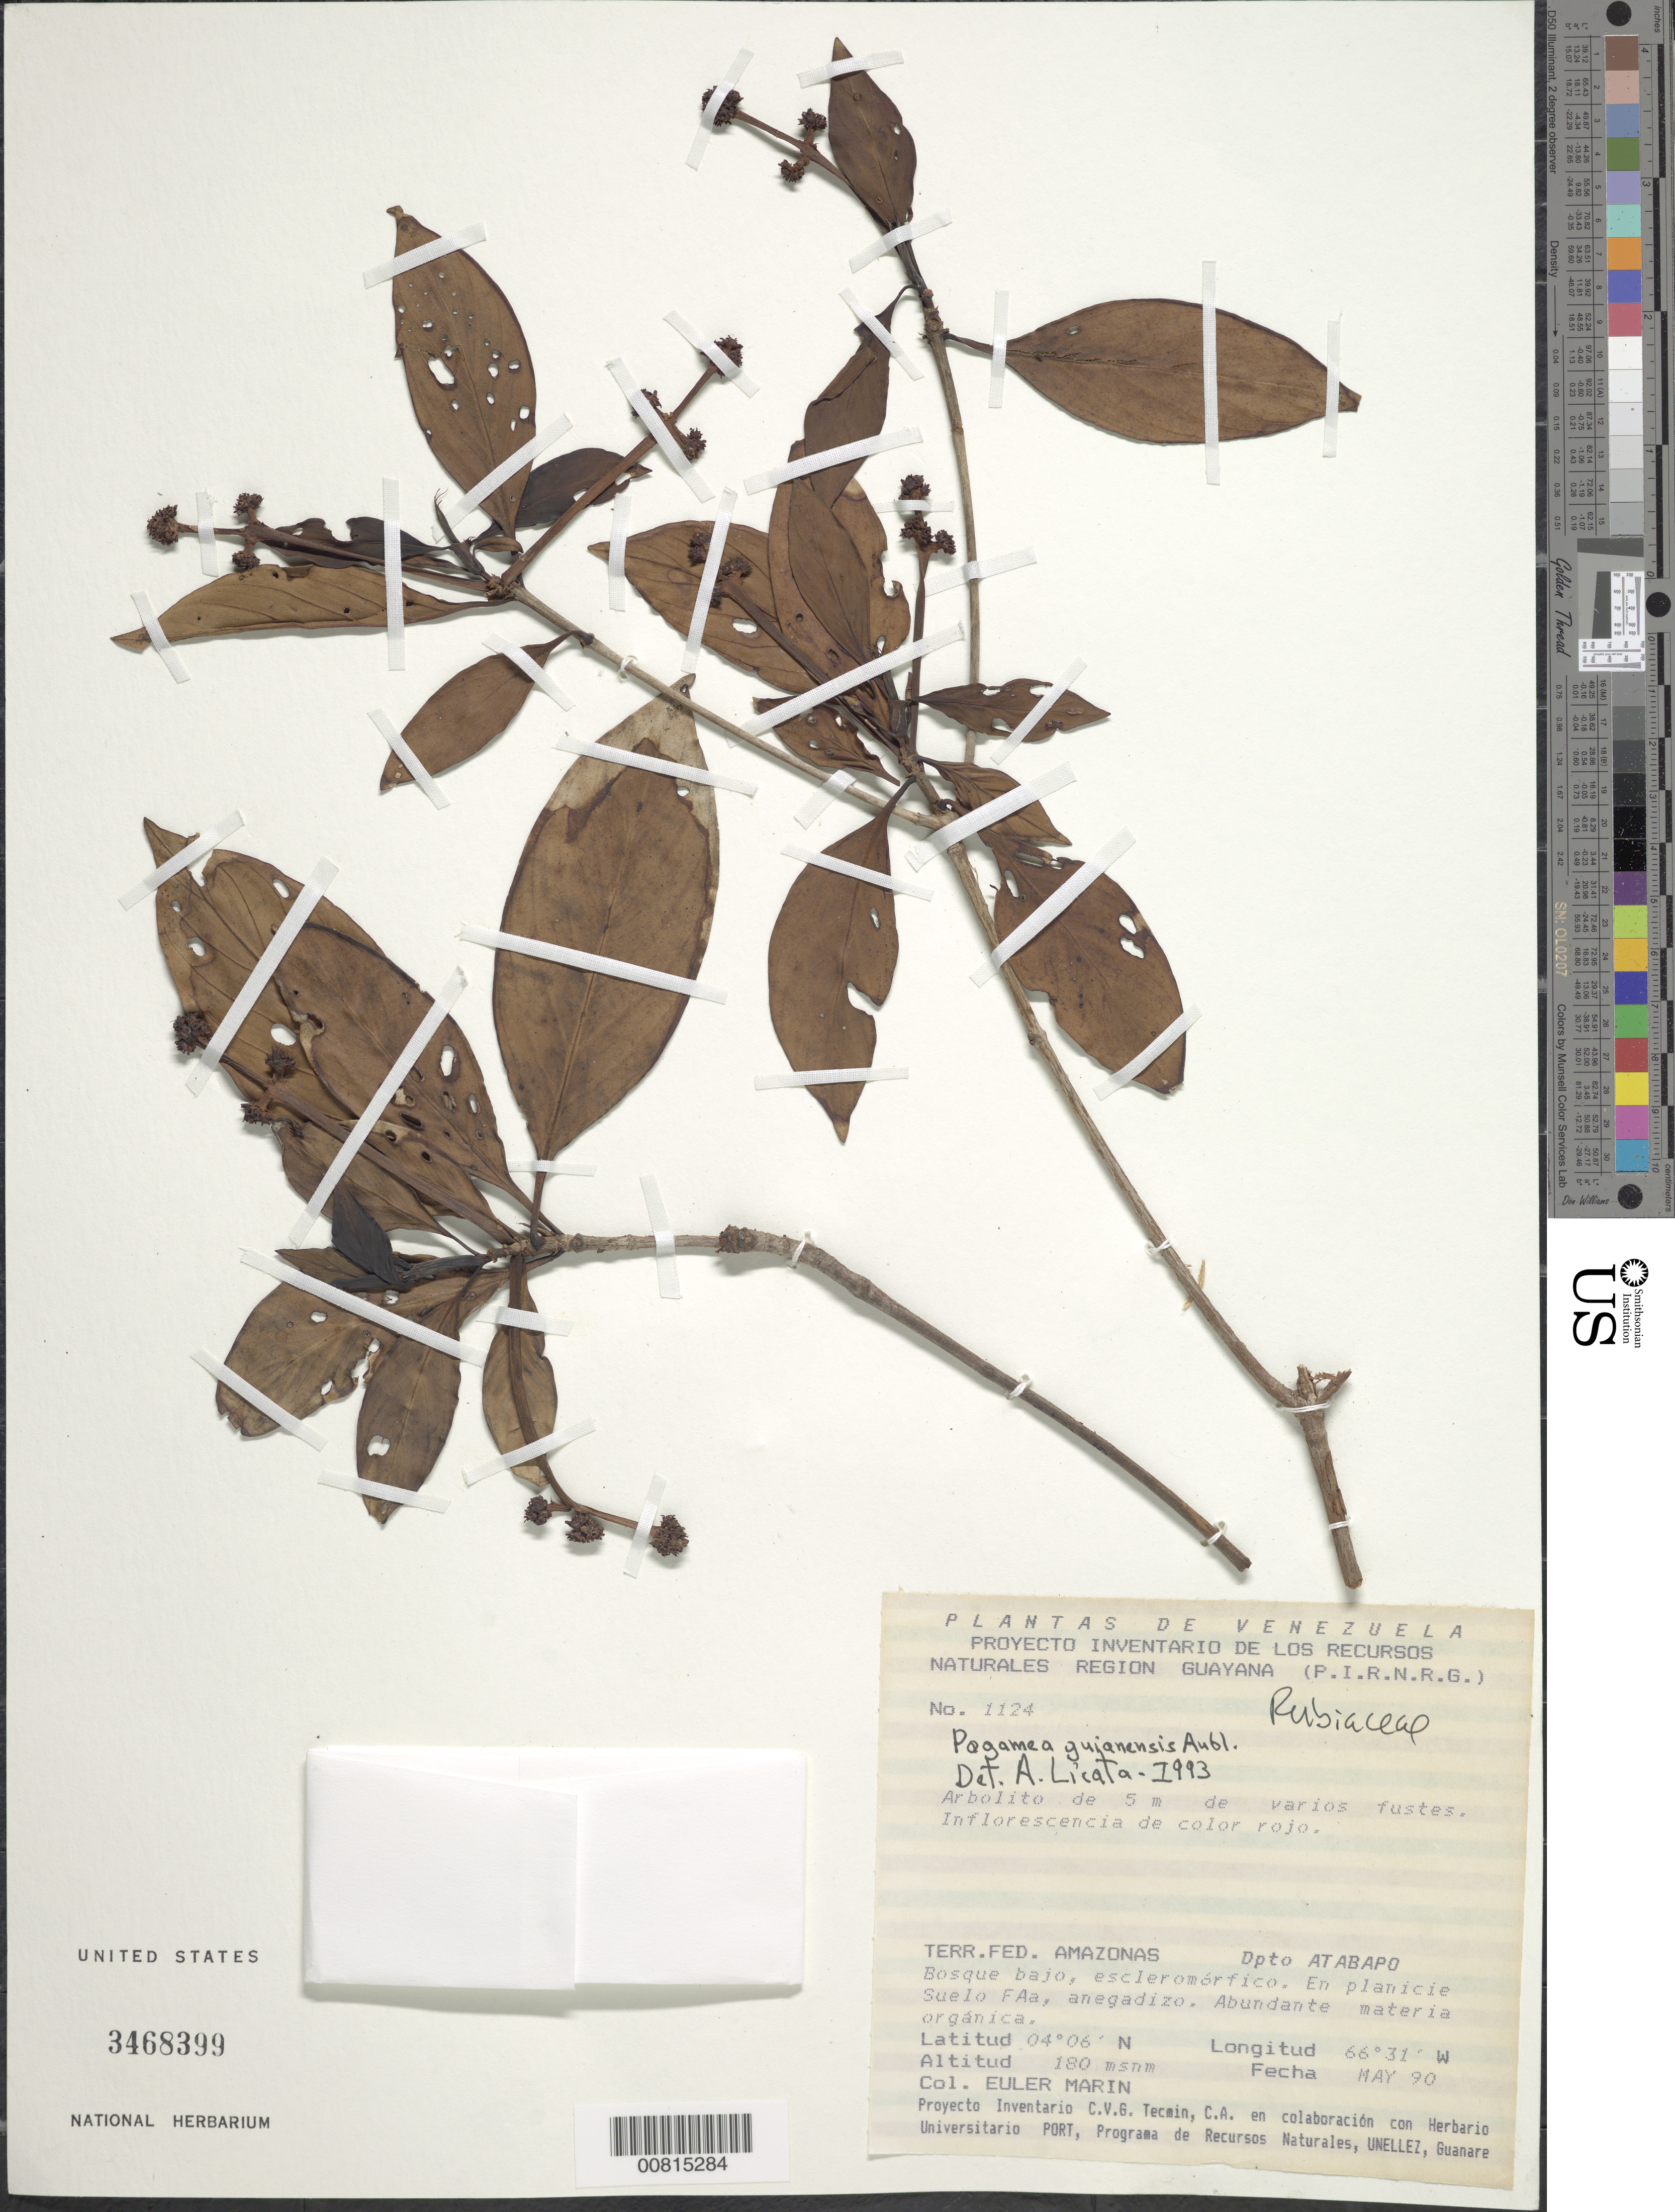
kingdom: Plantae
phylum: Tracheophyta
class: Magnoliopsida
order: Gentianales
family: Rubiaceae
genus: Pagamea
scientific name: Pagamea guianensis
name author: Aubl.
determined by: Licata, A., (PORT), Univ. Nac. Exp. de los Llanos Ezequiel Zamora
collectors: E. Marin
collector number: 1124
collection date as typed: May-90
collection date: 1990-05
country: Venezuela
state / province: Amazonas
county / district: Atabapo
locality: Planicie Suelo Faa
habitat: Bosque bajo, escleromorfica; planicie suelo, anegadizo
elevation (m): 180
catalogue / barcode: US 3468399